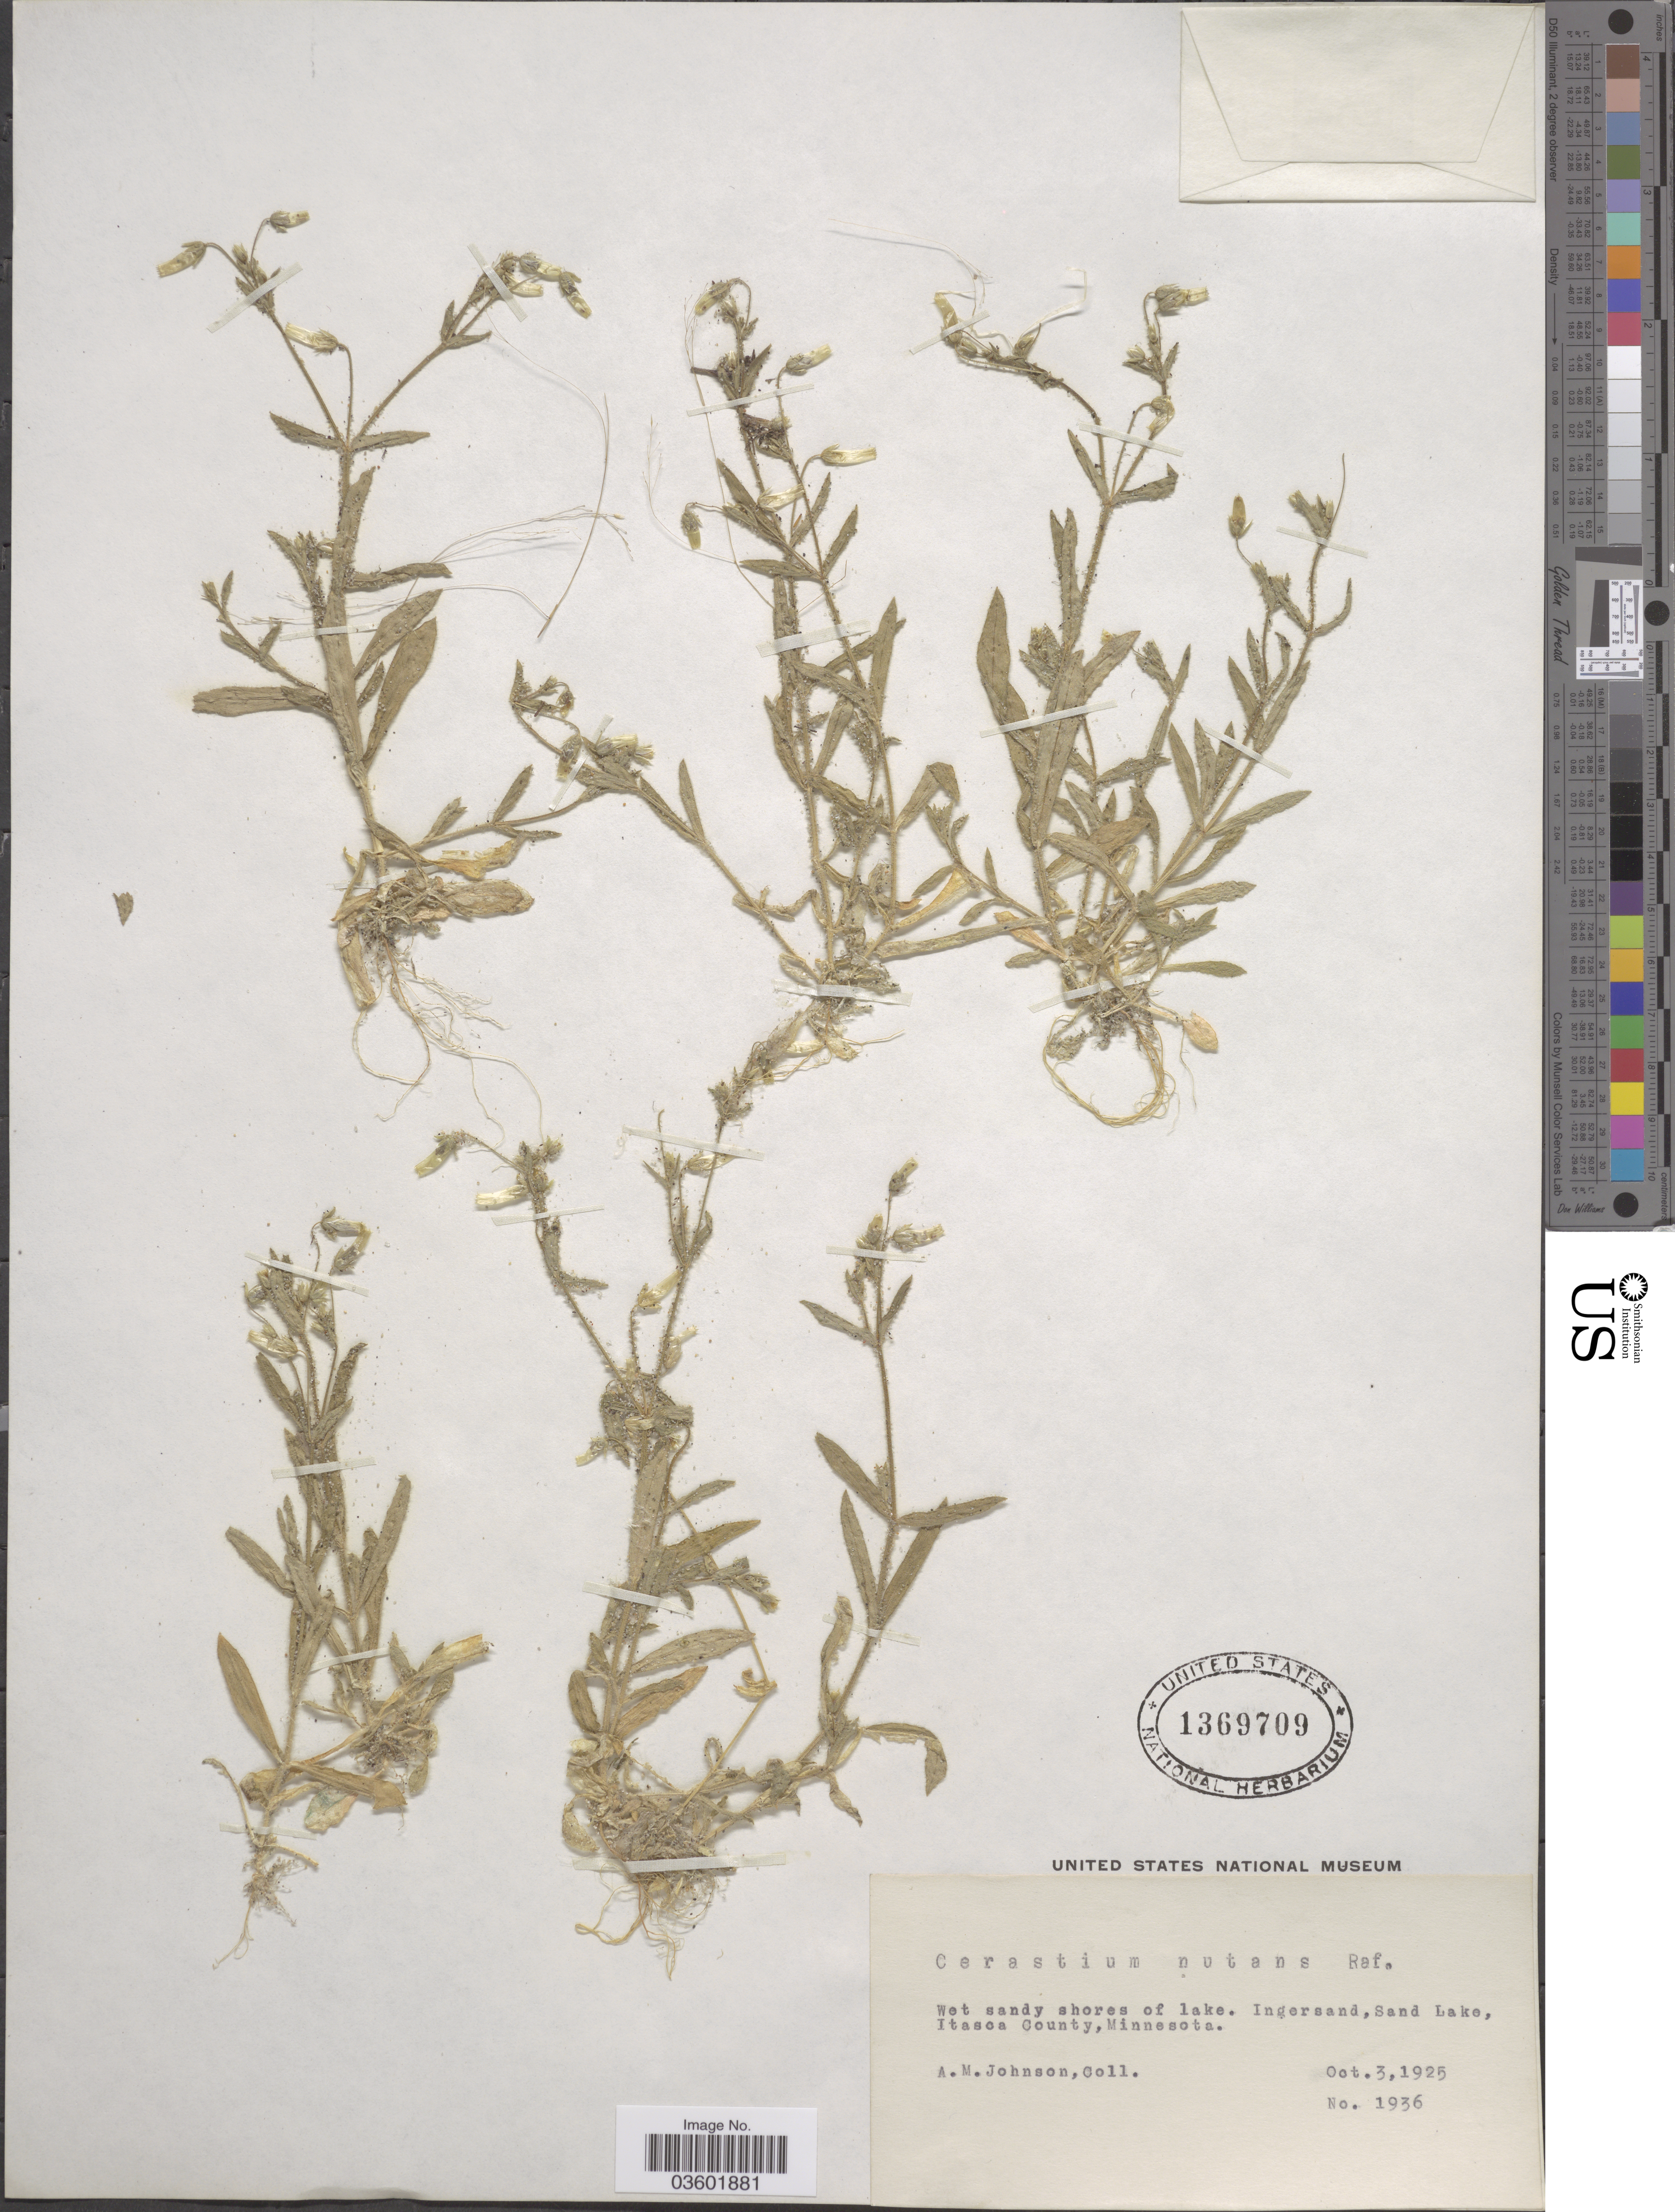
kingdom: Plantae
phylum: Tracheophyta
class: Magnoliopsida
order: Caryophyllales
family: Caryophyllaceae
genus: Cerastium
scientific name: Cerastium nutans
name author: Raf.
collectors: A. M. Johnson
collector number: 1936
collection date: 1925-10-03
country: United States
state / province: Minnesota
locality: Wet sandy shores of lake. Ingersand, Sand Lake, Itasca County.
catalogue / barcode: US 1369709